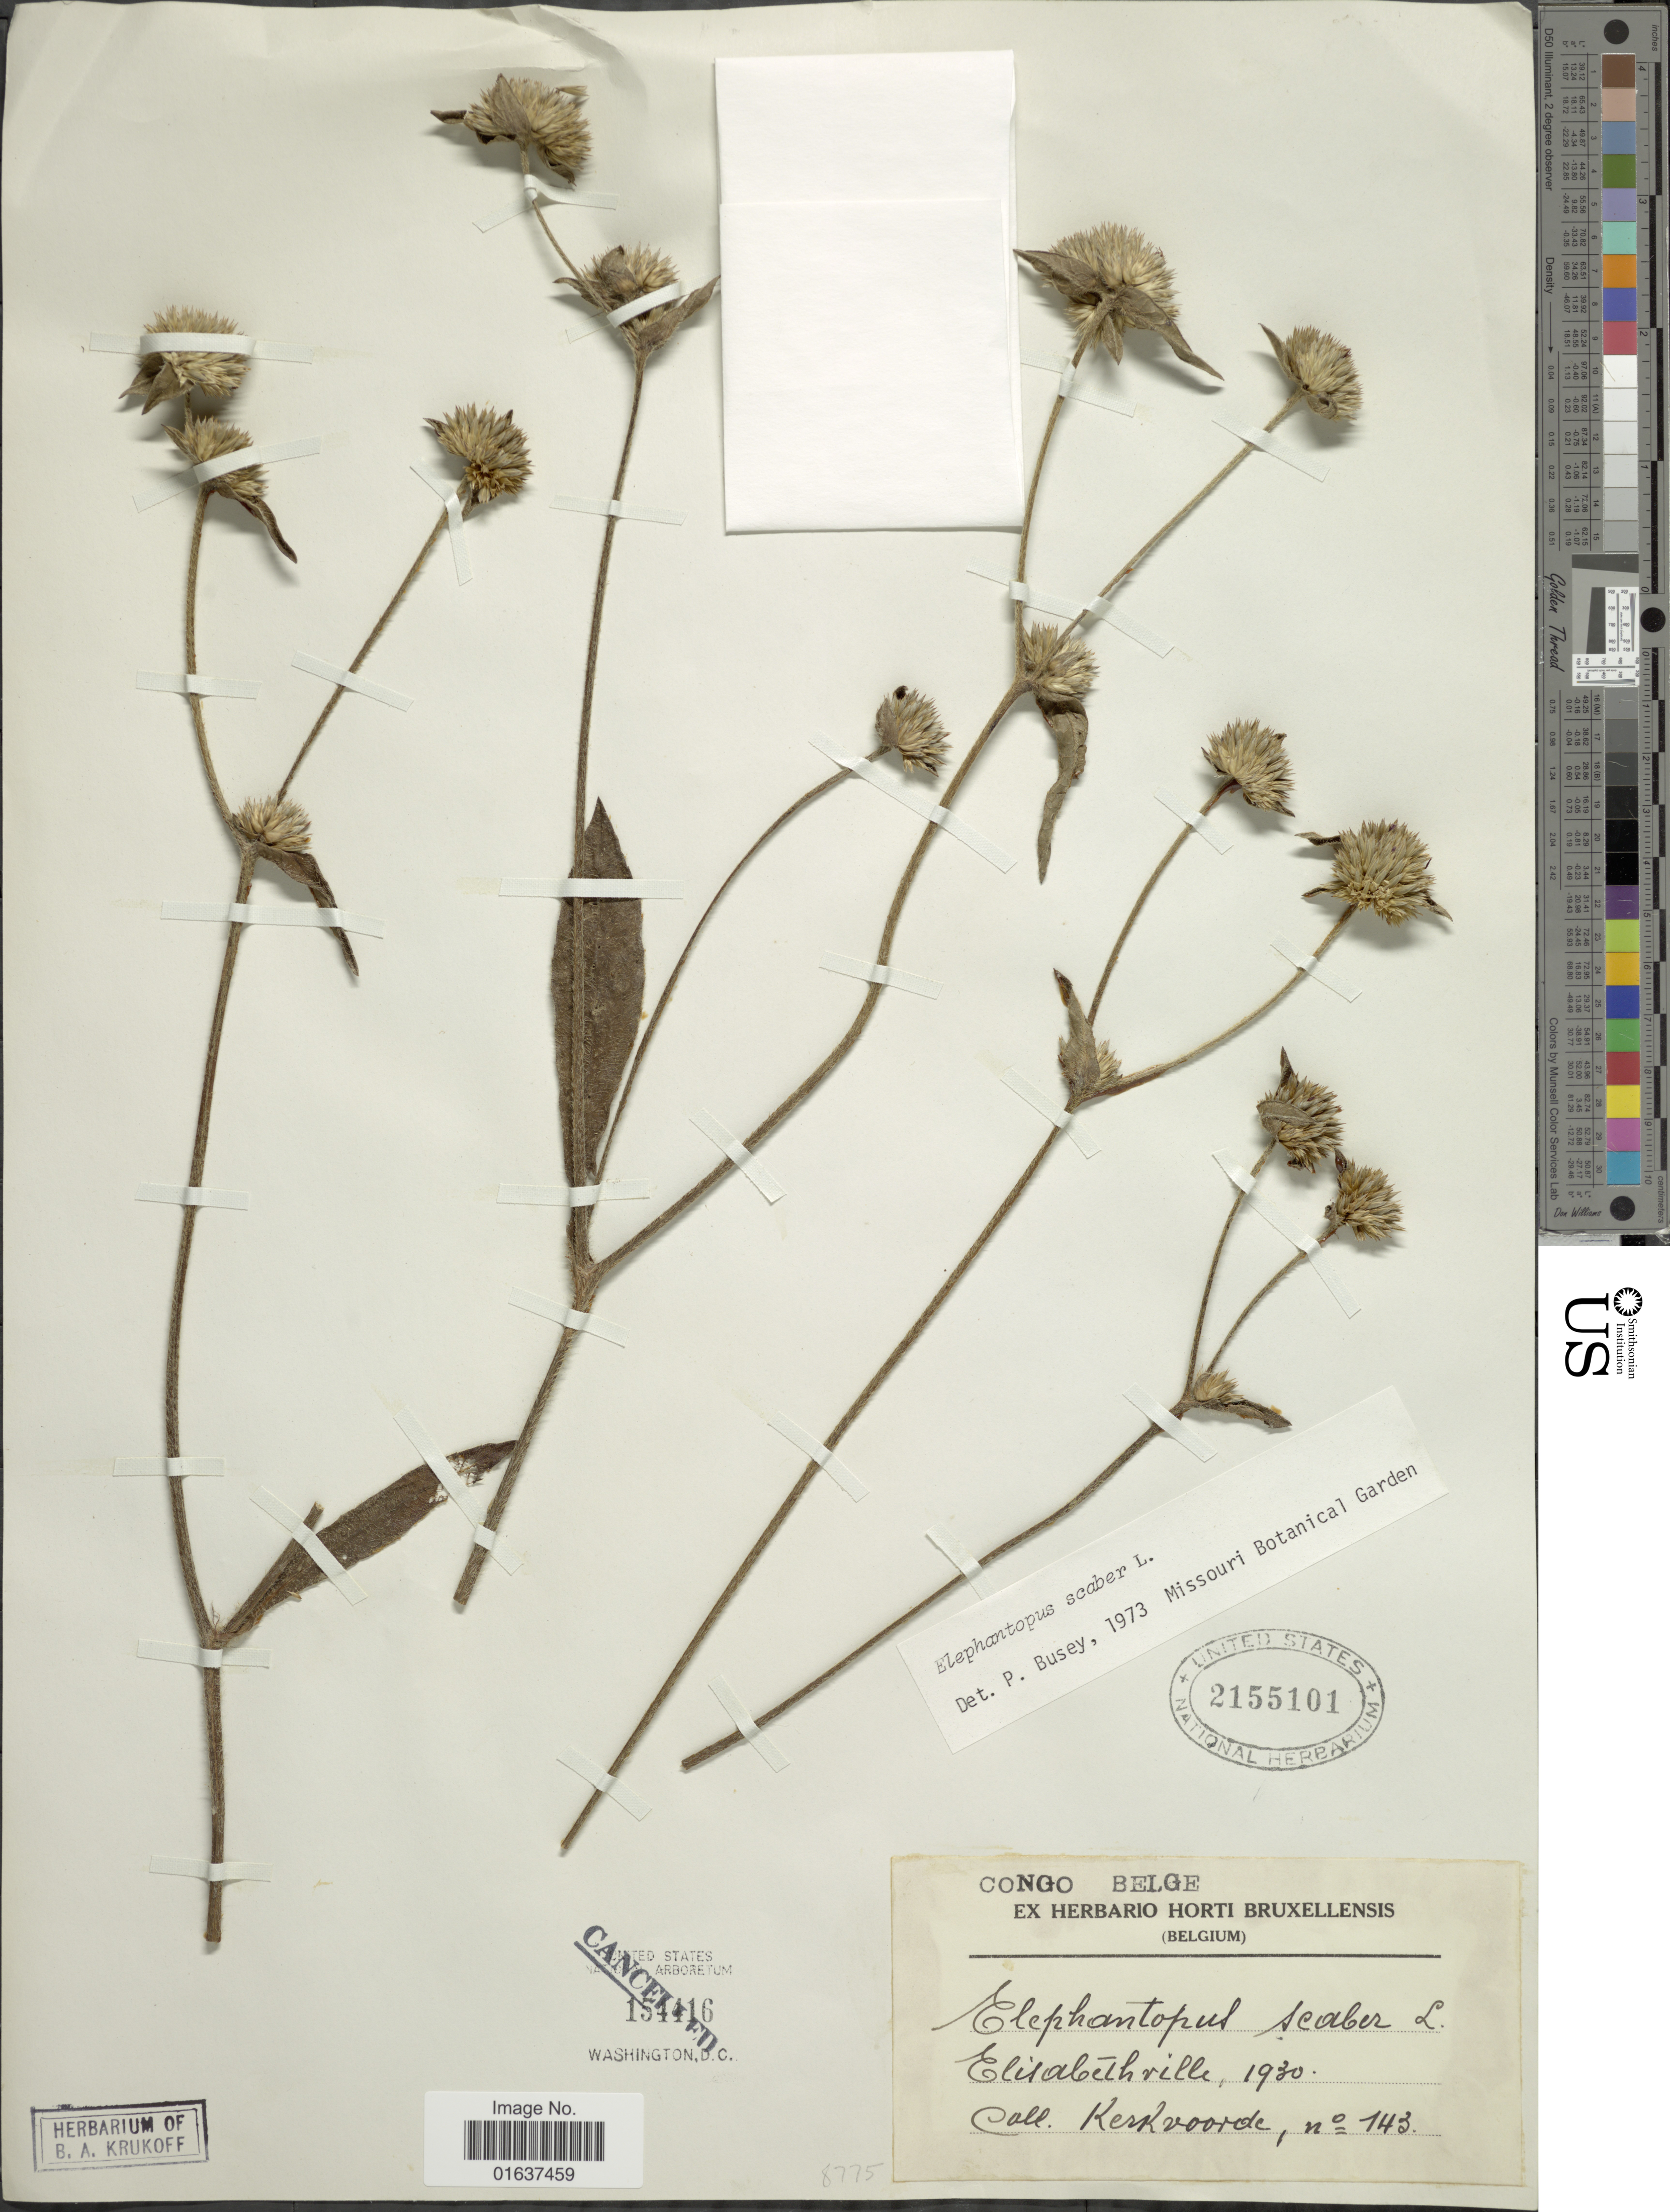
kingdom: Plantae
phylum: Tracheophyta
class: Magnoliopsida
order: Asterales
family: Asteraceae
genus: Elephantopus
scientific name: Elephantopus scaber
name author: L.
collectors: Kerkvoorde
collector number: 143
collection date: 1930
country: Congo, Democratic Republic of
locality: Congo Belge. Belgium. Elisabethville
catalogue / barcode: US 2155101